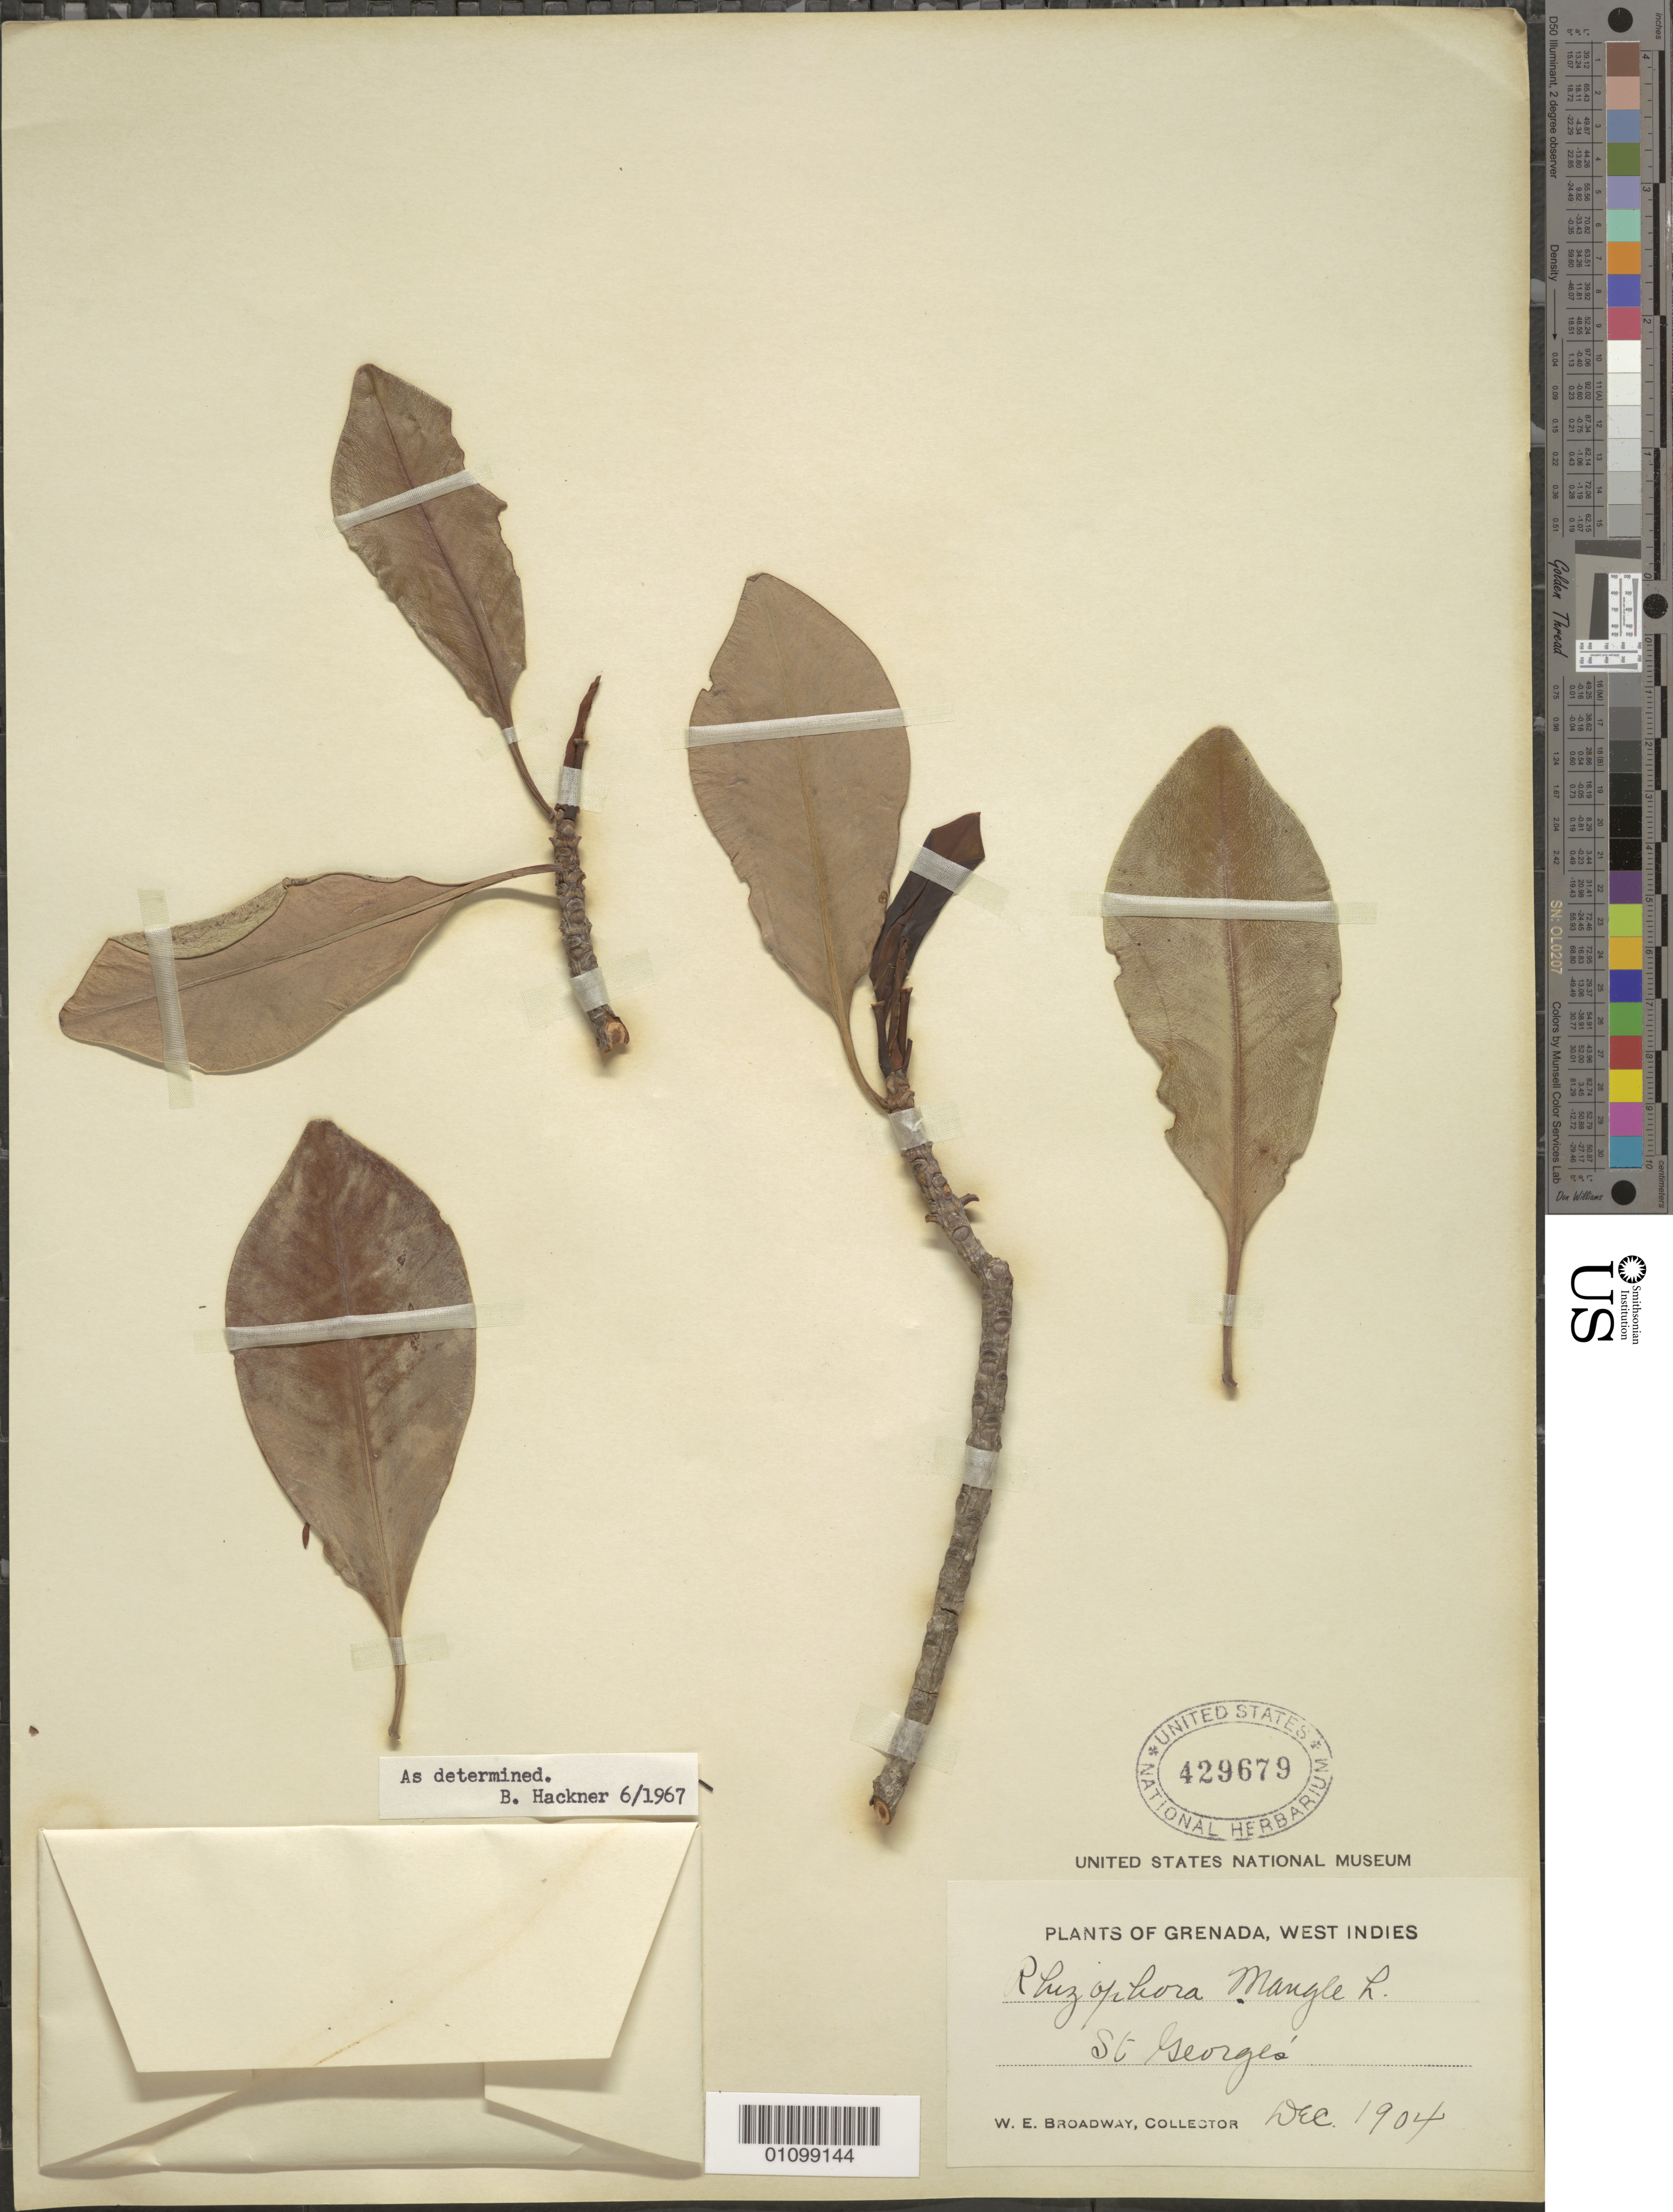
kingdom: Plantae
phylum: Tracheophyta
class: Magnoliopsida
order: Malpighiales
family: Rhizophoraceae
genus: Rhizophora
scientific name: Rhizophora mangle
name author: L.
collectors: W. E. Broadway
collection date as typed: Dec 1904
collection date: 1904-12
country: Grenada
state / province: Saint George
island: Grenada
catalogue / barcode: US 429679